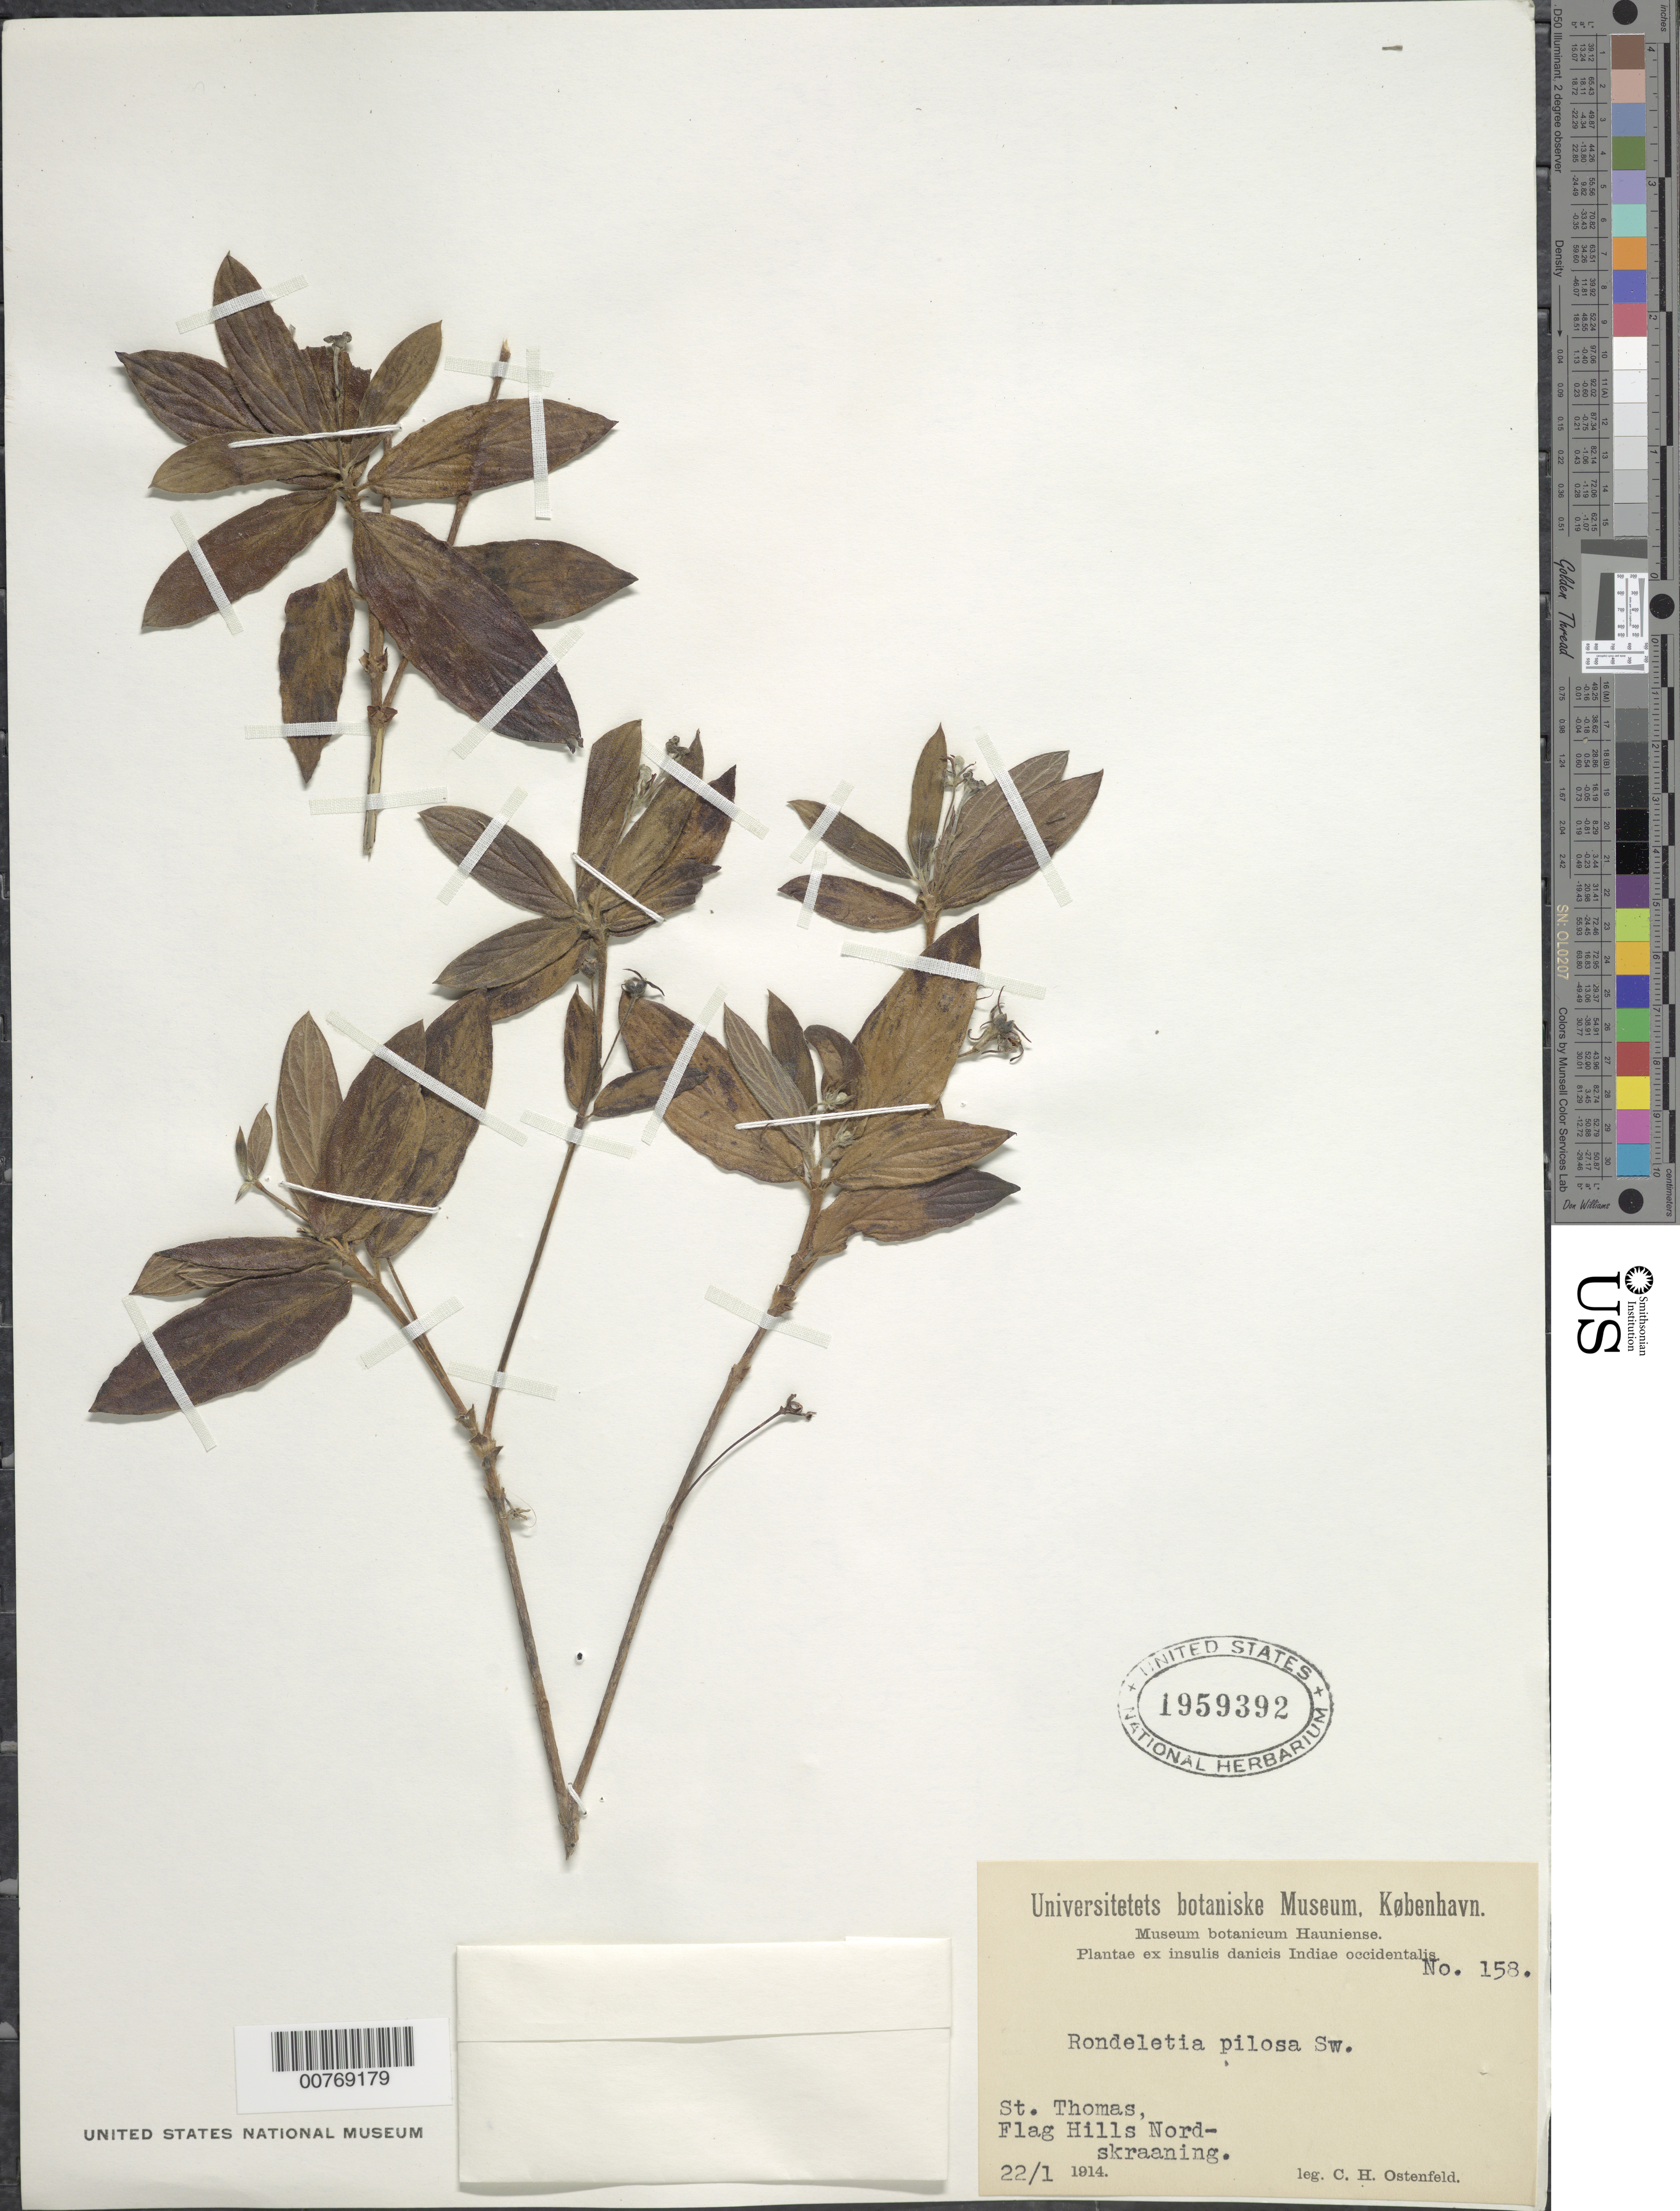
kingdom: Plantae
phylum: Tracheophyta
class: Magnoliopsida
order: Gentianales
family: Rubiaceae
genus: Rondeletia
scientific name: Rondeletia pilosa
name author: Sw.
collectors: C. Ostenfeld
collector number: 158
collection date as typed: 22 Jan 1914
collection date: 1914-01-22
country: U.S. Virgin Islands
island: St. Thomas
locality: Flag Hills Nord- skraaning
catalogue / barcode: US 1959392